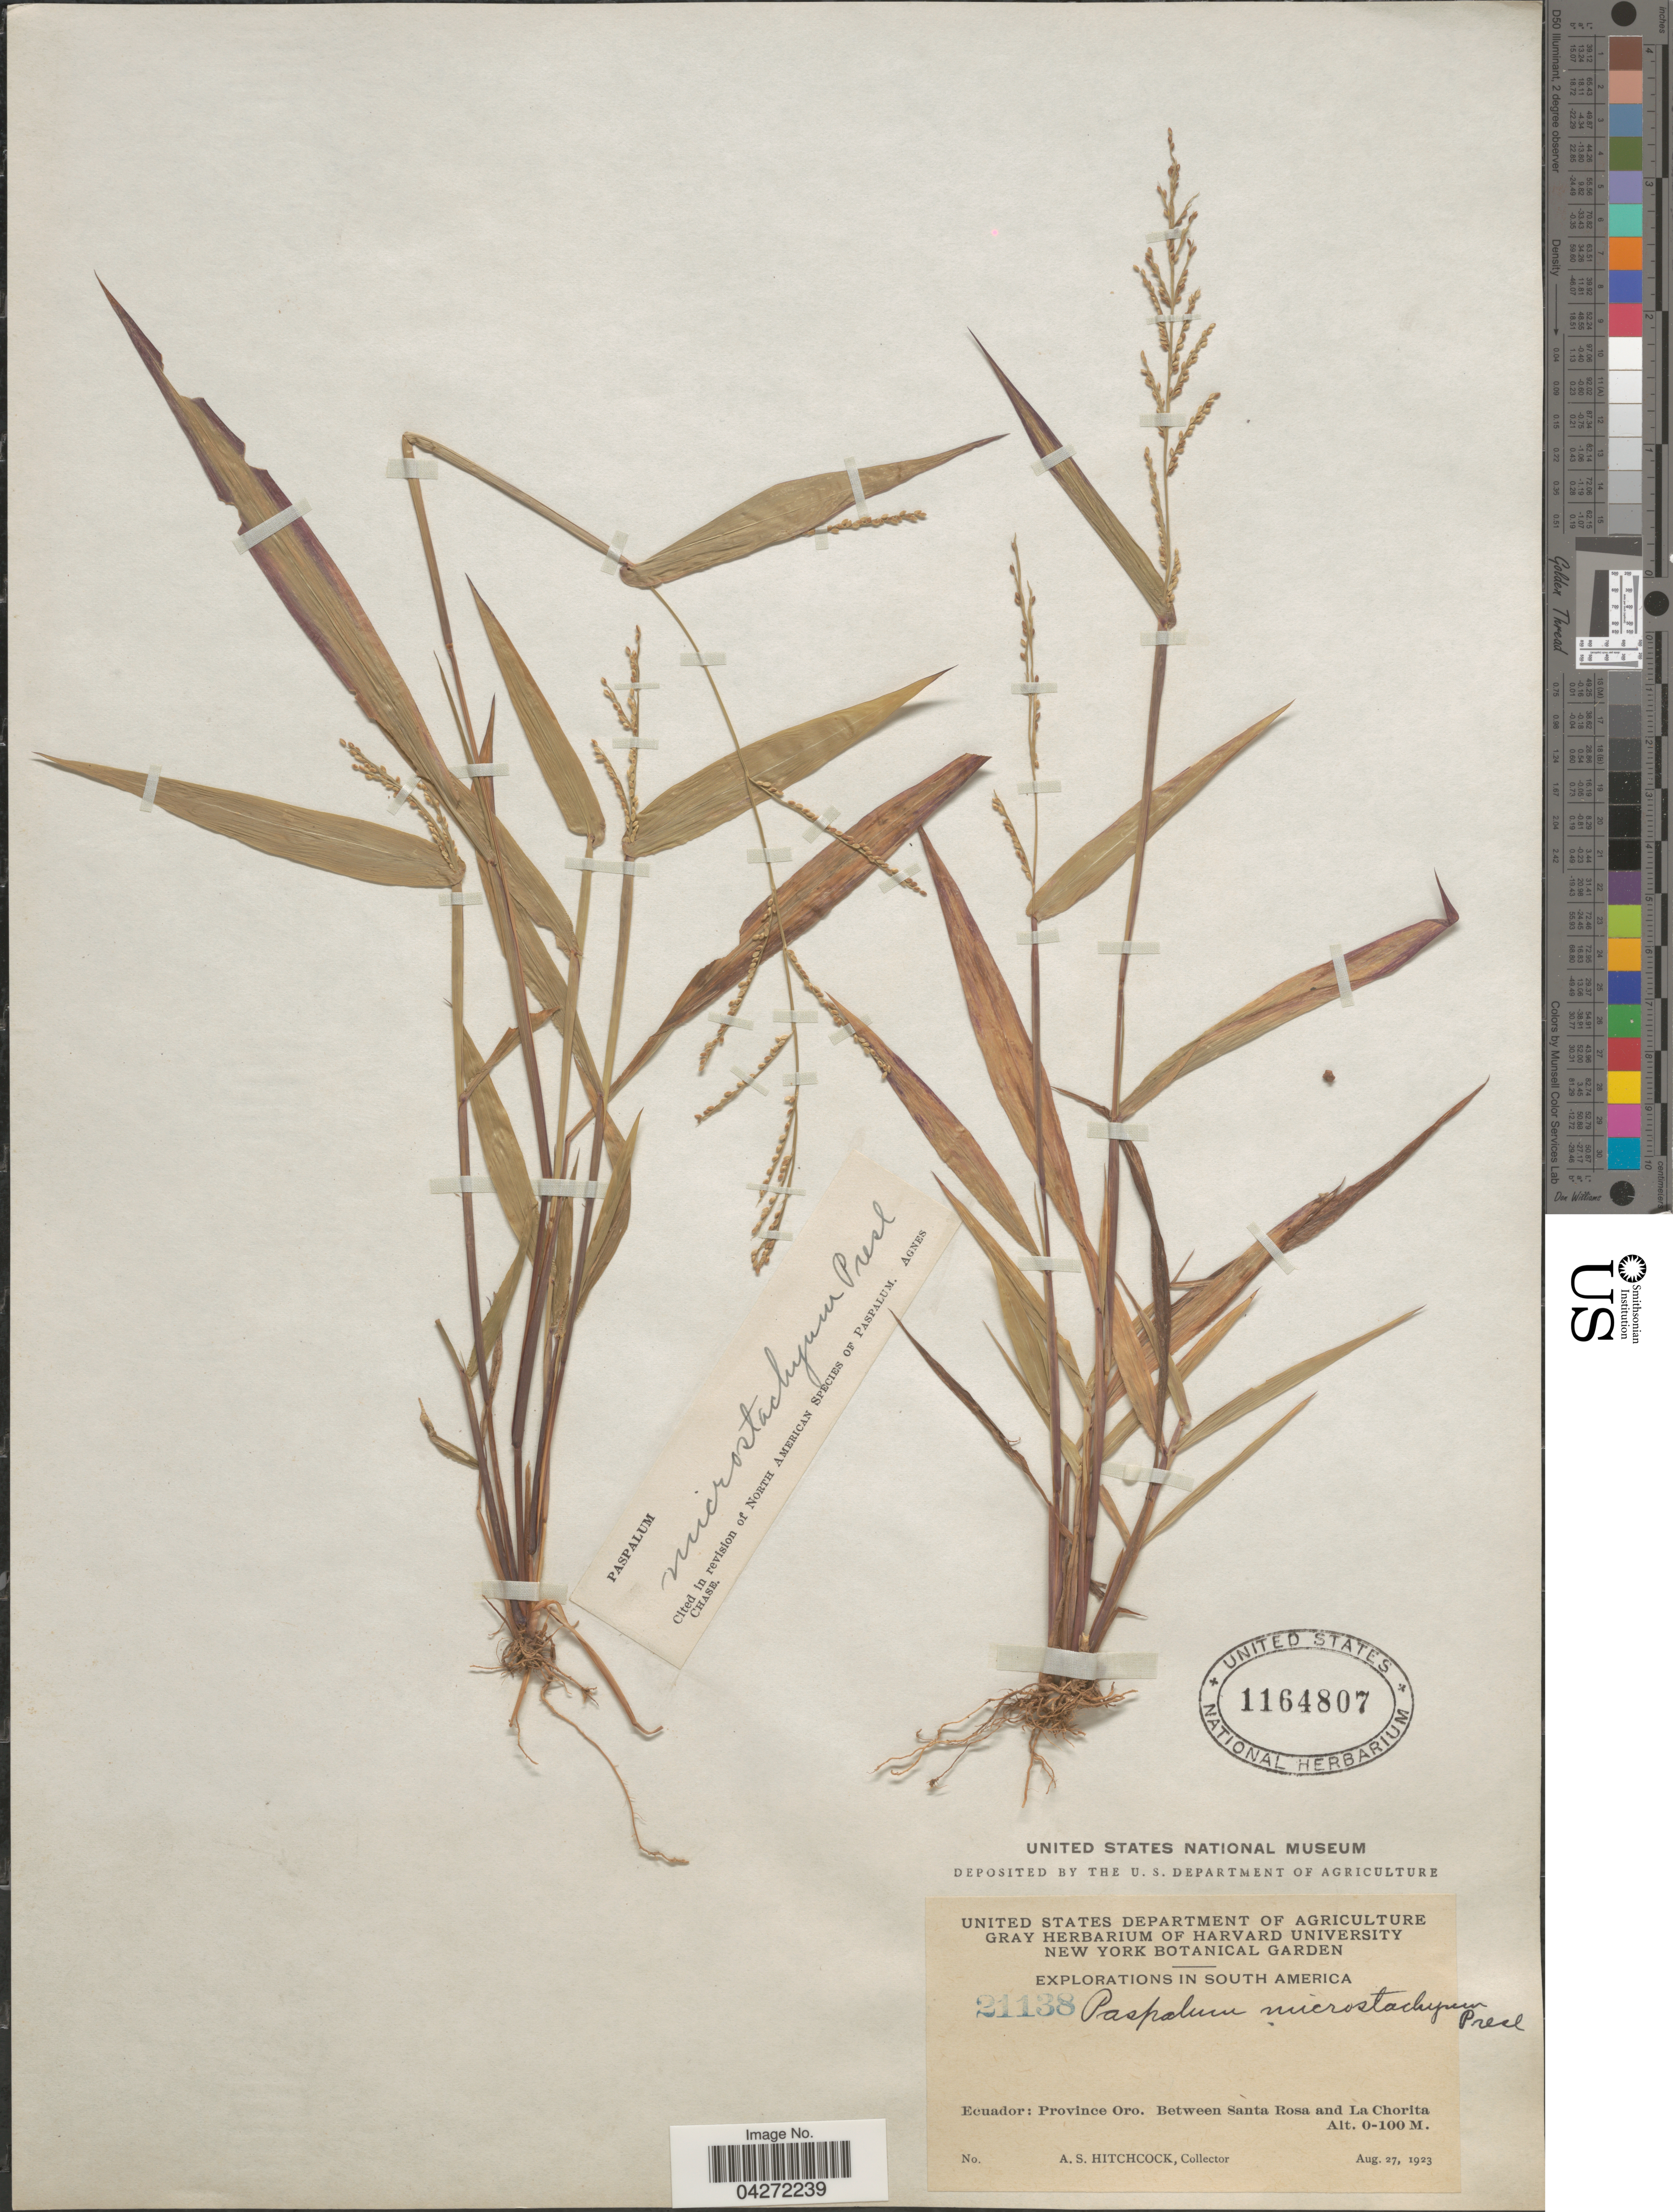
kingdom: Plantae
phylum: Tracheophyta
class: Liliopsida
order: Poales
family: Poaceae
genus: Paspalum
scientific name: Paspalum microstachyum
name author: J. Presl in C. Presl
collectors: A. S. Hitchcock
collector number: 21138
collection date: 1923-08-27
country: Ecuador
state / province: El Oro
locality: Explorations in South America. Province Oro. Between Santa Rosa and La Chorita.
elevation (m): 0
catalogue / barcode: US 1164807